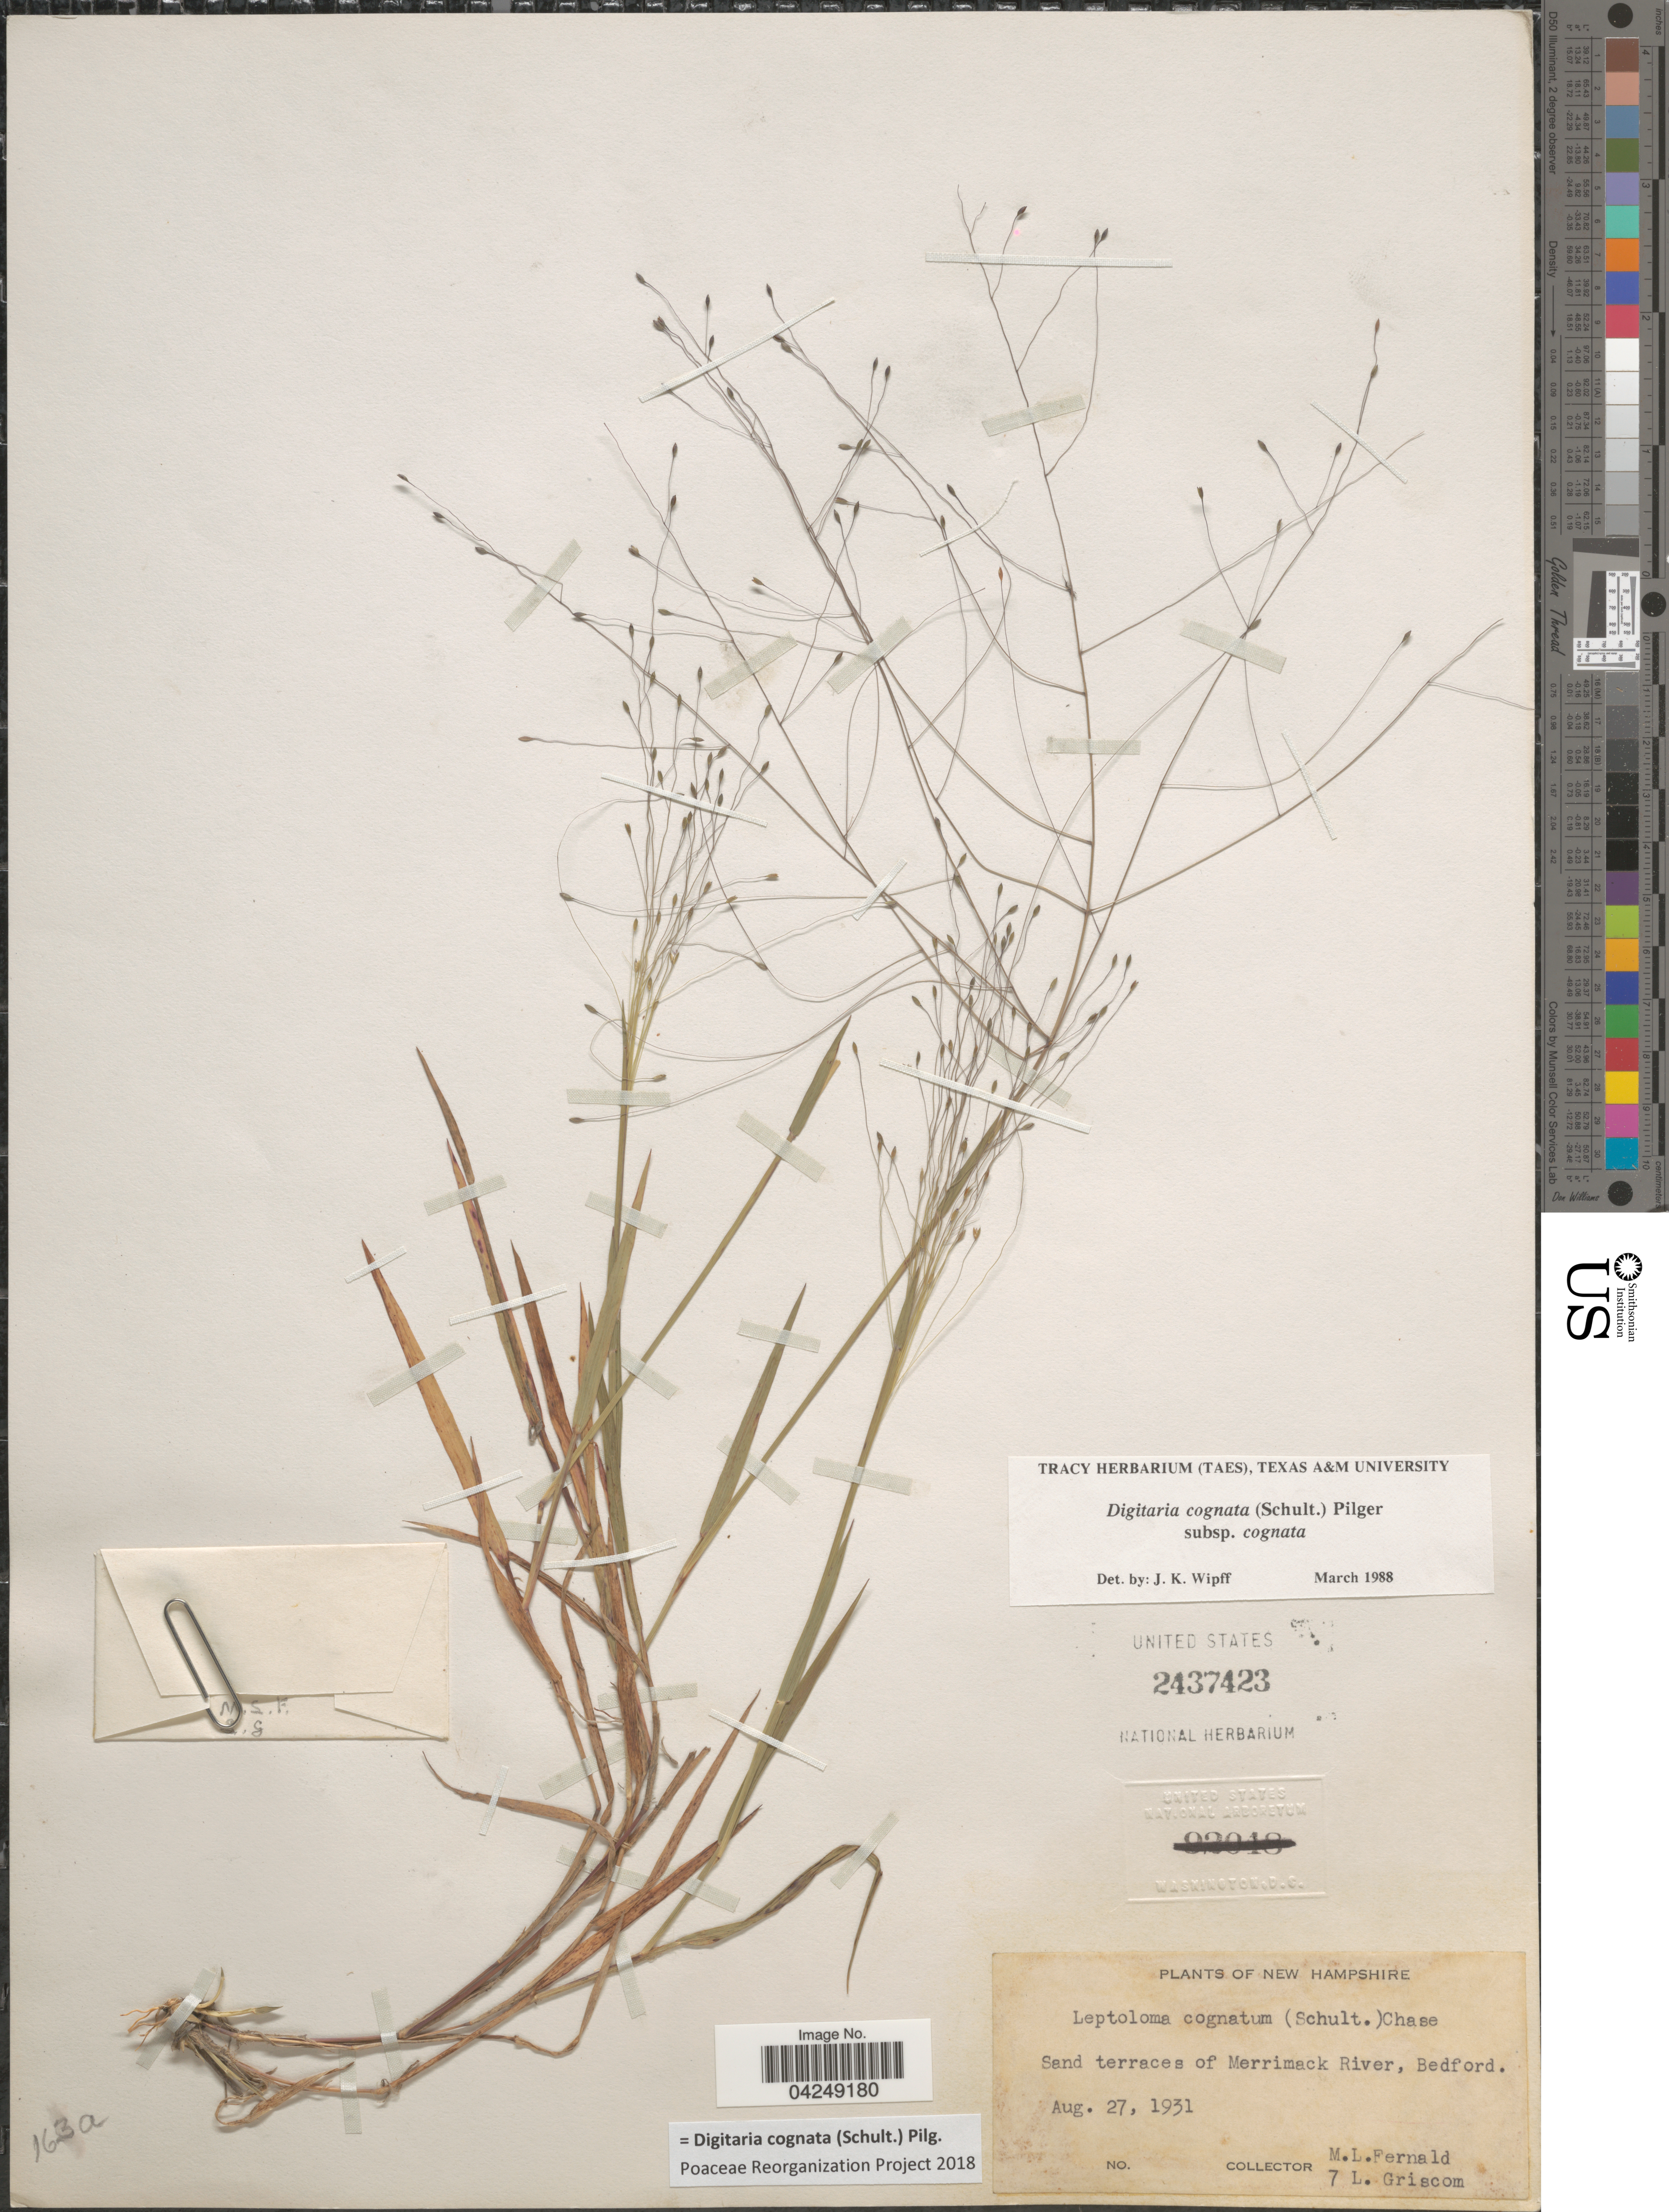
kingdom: Plantae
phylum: Tracheophyta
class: Liliopsida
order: Poales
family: Poaceae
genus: Digitaria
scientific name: Digitaria cognata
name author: (Scult.) Pilg.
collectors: M. L. Fernald & L. Griscom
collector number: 7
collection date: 1931-08-27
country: United States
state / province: New Hampshire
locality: Sand terraces of Merrimack River, Bedford.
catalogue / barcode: US 2437423